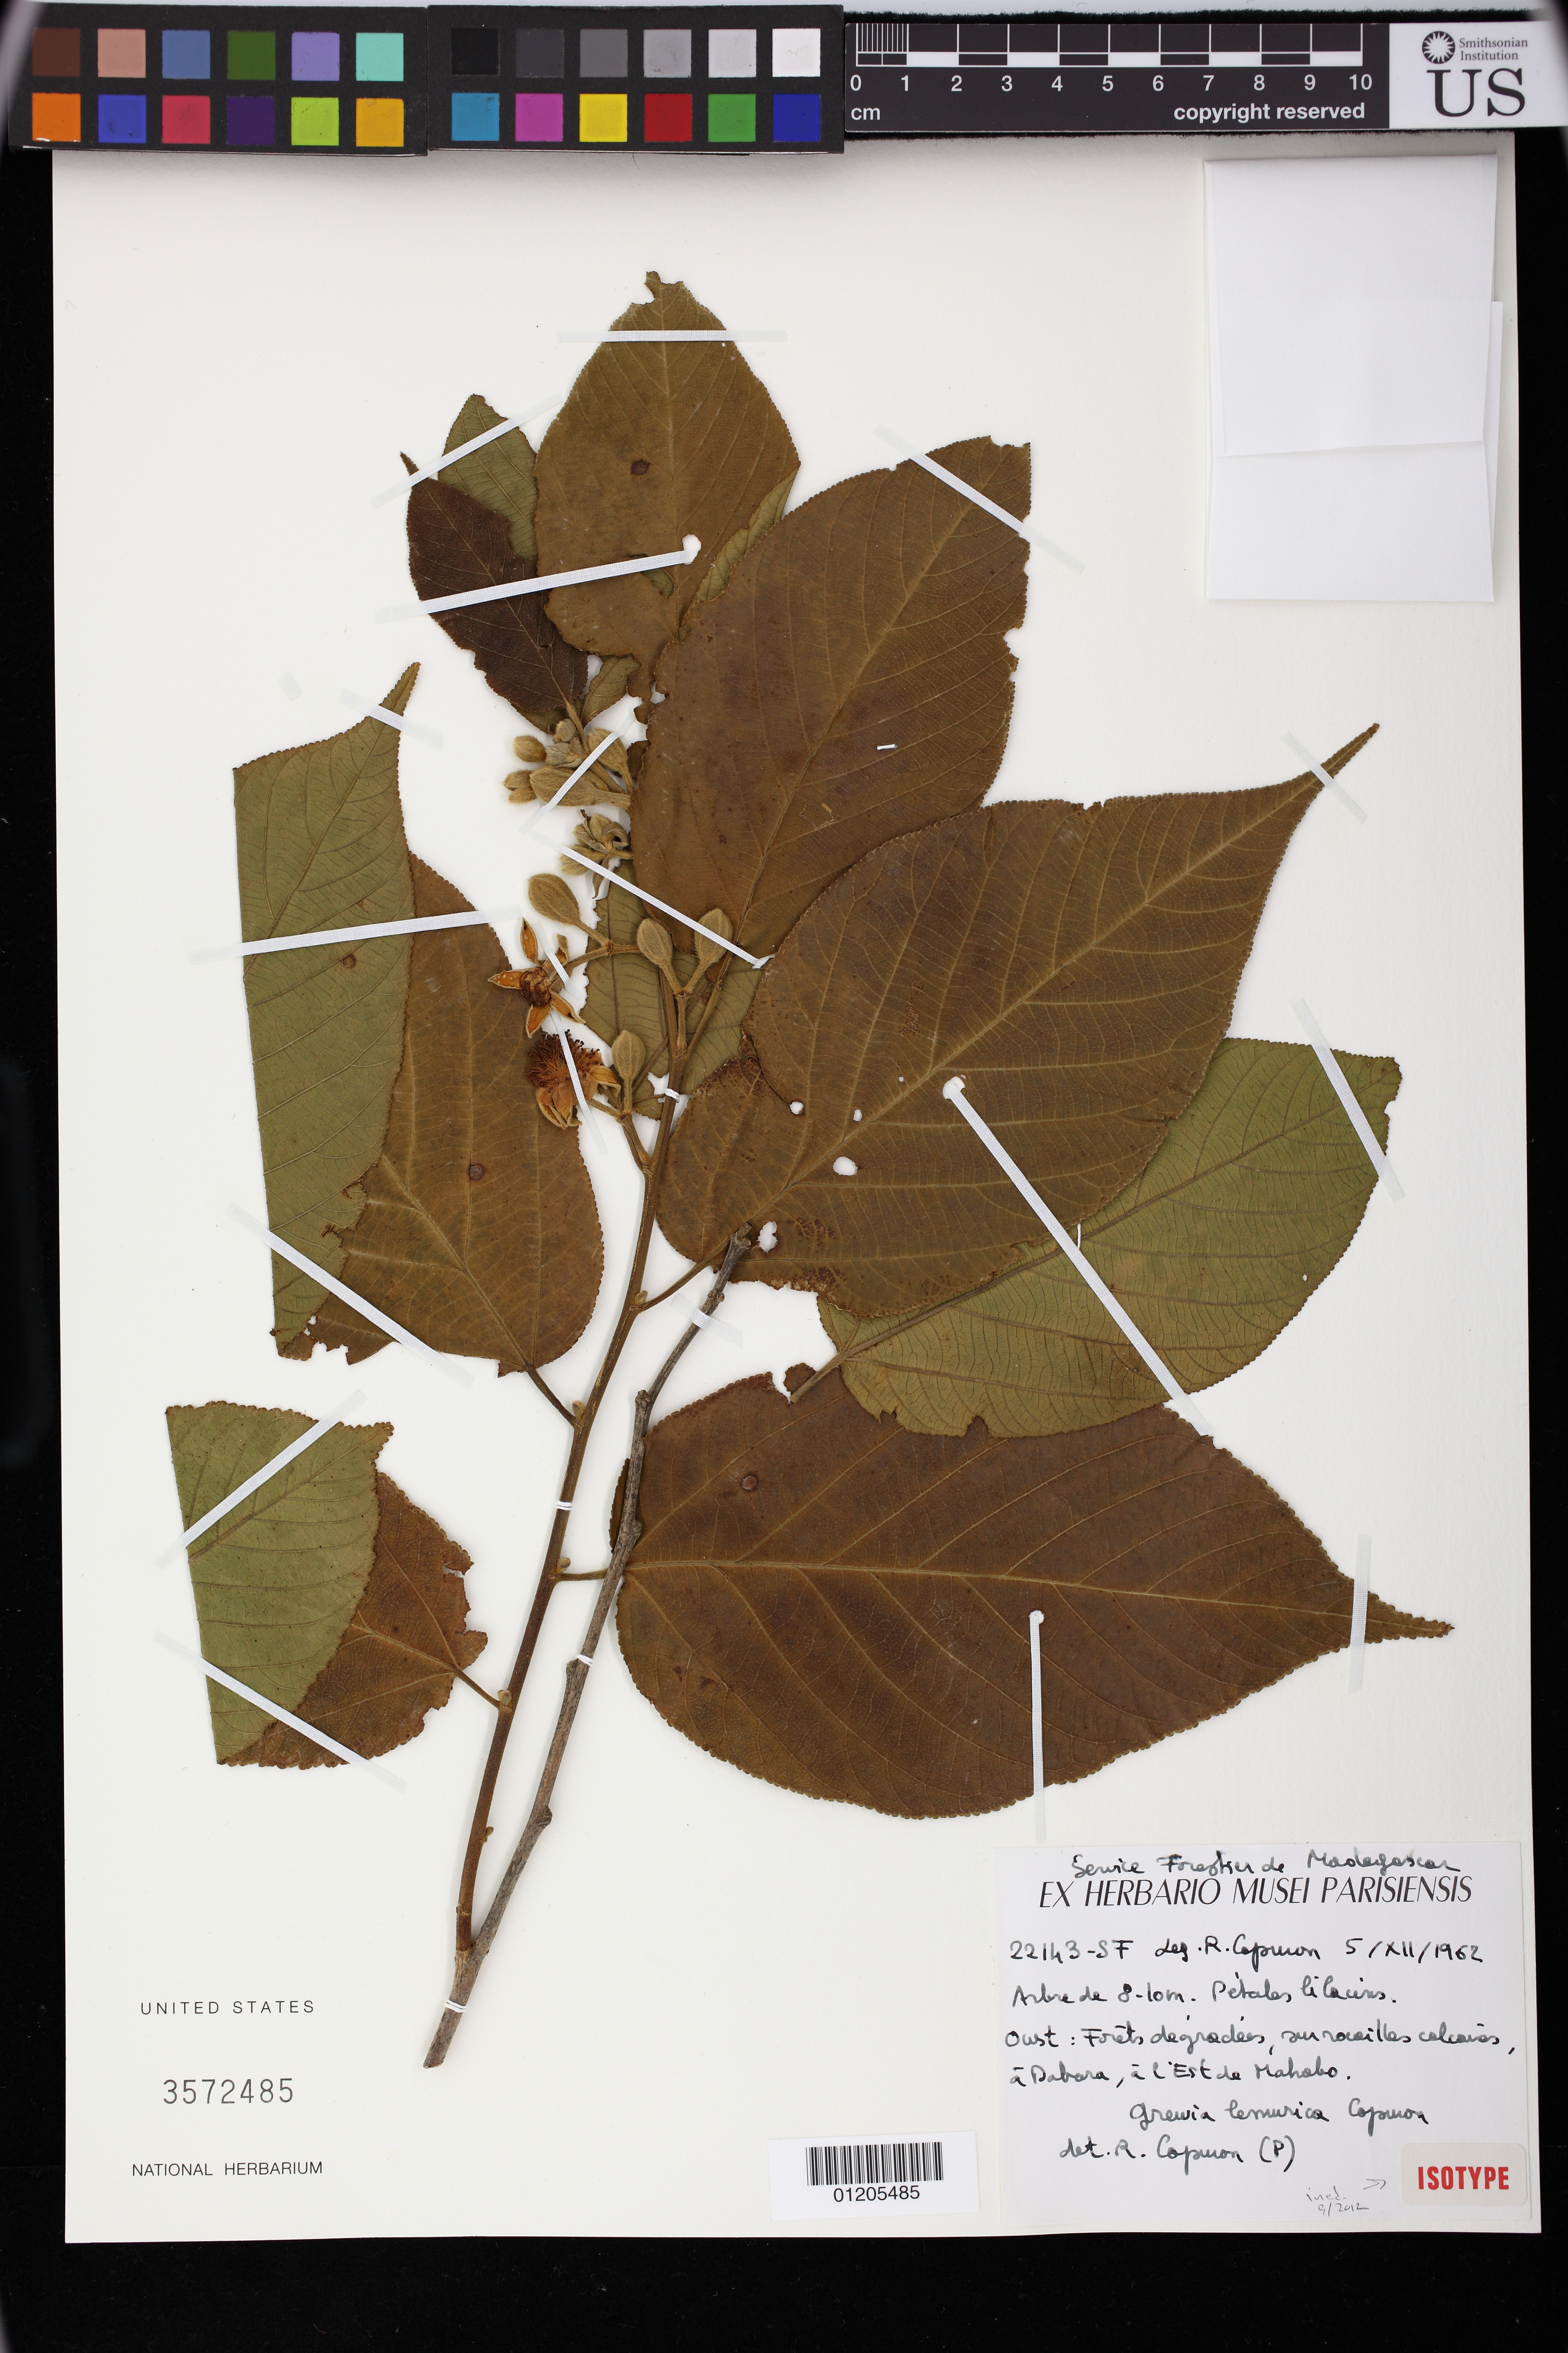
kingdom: Plantae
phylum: Tracheophyta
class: Magnoliopsida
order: Malvales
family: Malvaceae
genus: Grewia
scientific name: Grewia sp.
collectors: R. P. Capuron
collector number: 22143-SF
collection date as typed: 12 May 1962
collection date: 1962-05-12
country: Madagascar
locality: Ouest. a Sabara, a l'Est de Mahobo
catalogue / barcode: US 3572485